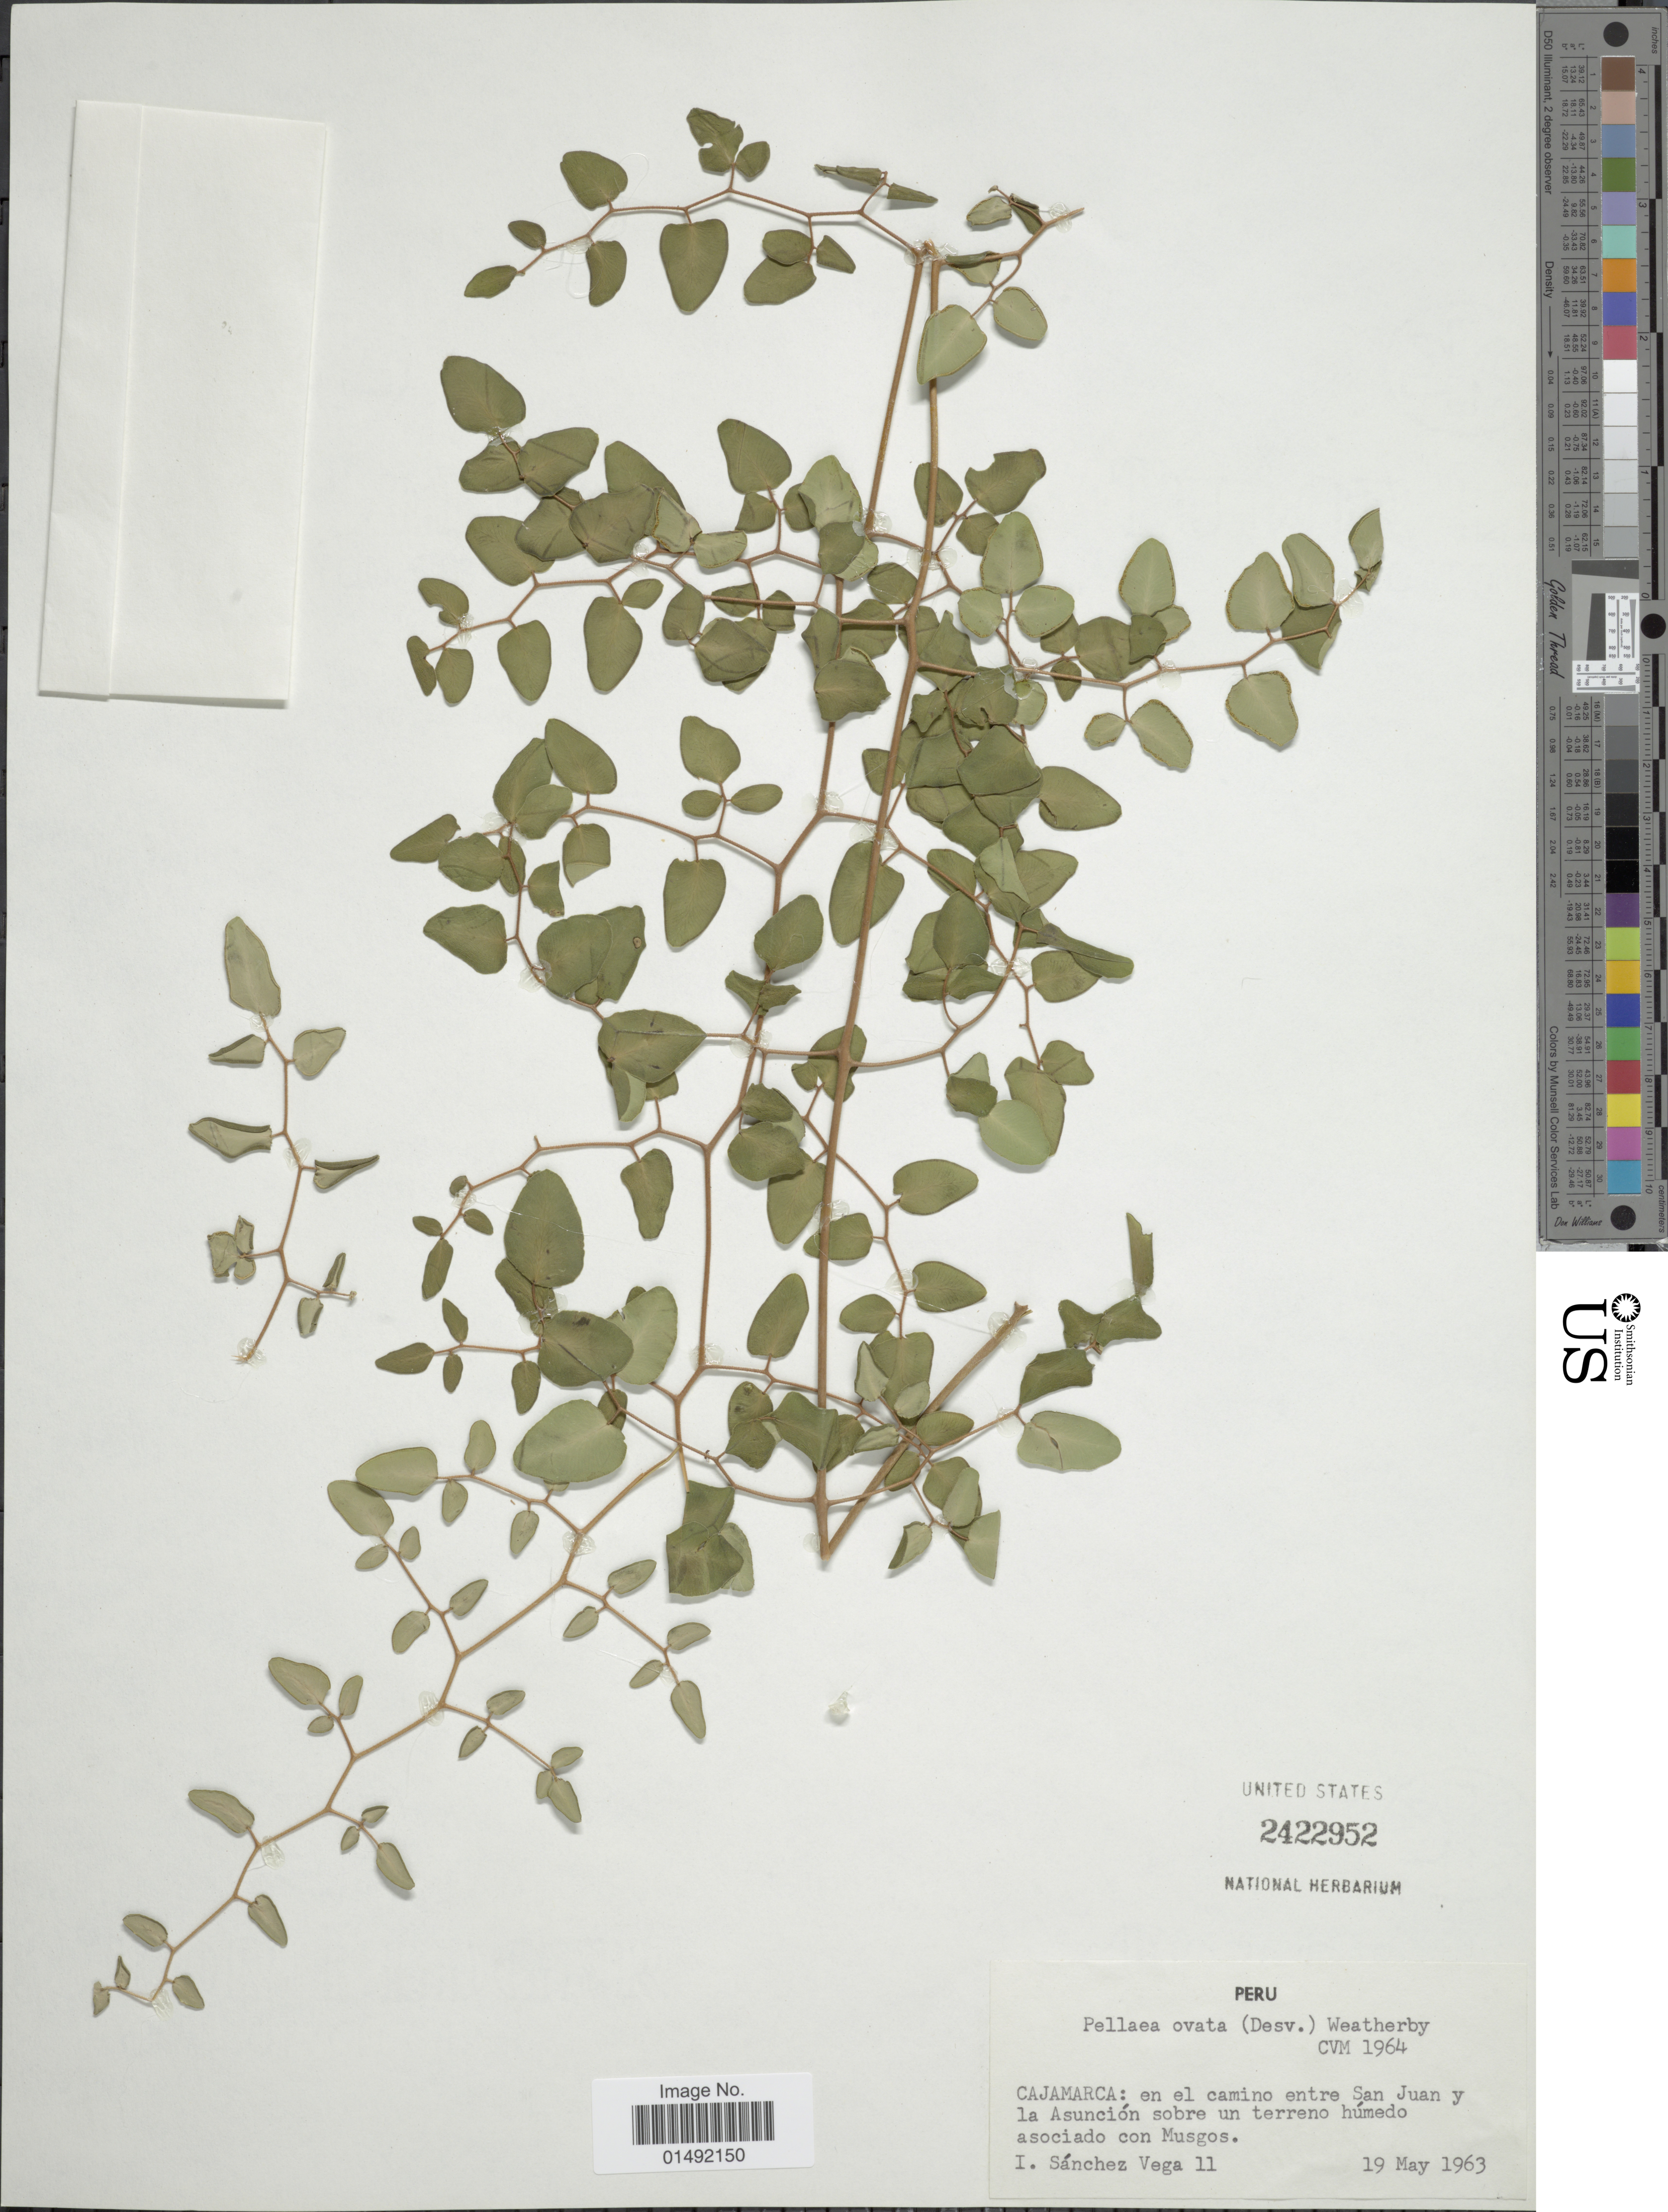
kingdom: Plantae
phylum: Tracheophyta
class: Polypodiopsida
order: Polypodiales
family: Pteridaceae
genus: Pellaea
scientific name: Pellaea ovata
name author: (Desv.) Weath.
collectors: I. Sánchez Vega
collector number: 11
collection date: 1963-05-19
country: Peru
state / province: Cajamarca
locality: En el camino entre San Juan y la Asunción sobre unterreno húmedo asociado con Musgos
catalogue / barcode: US 2422952